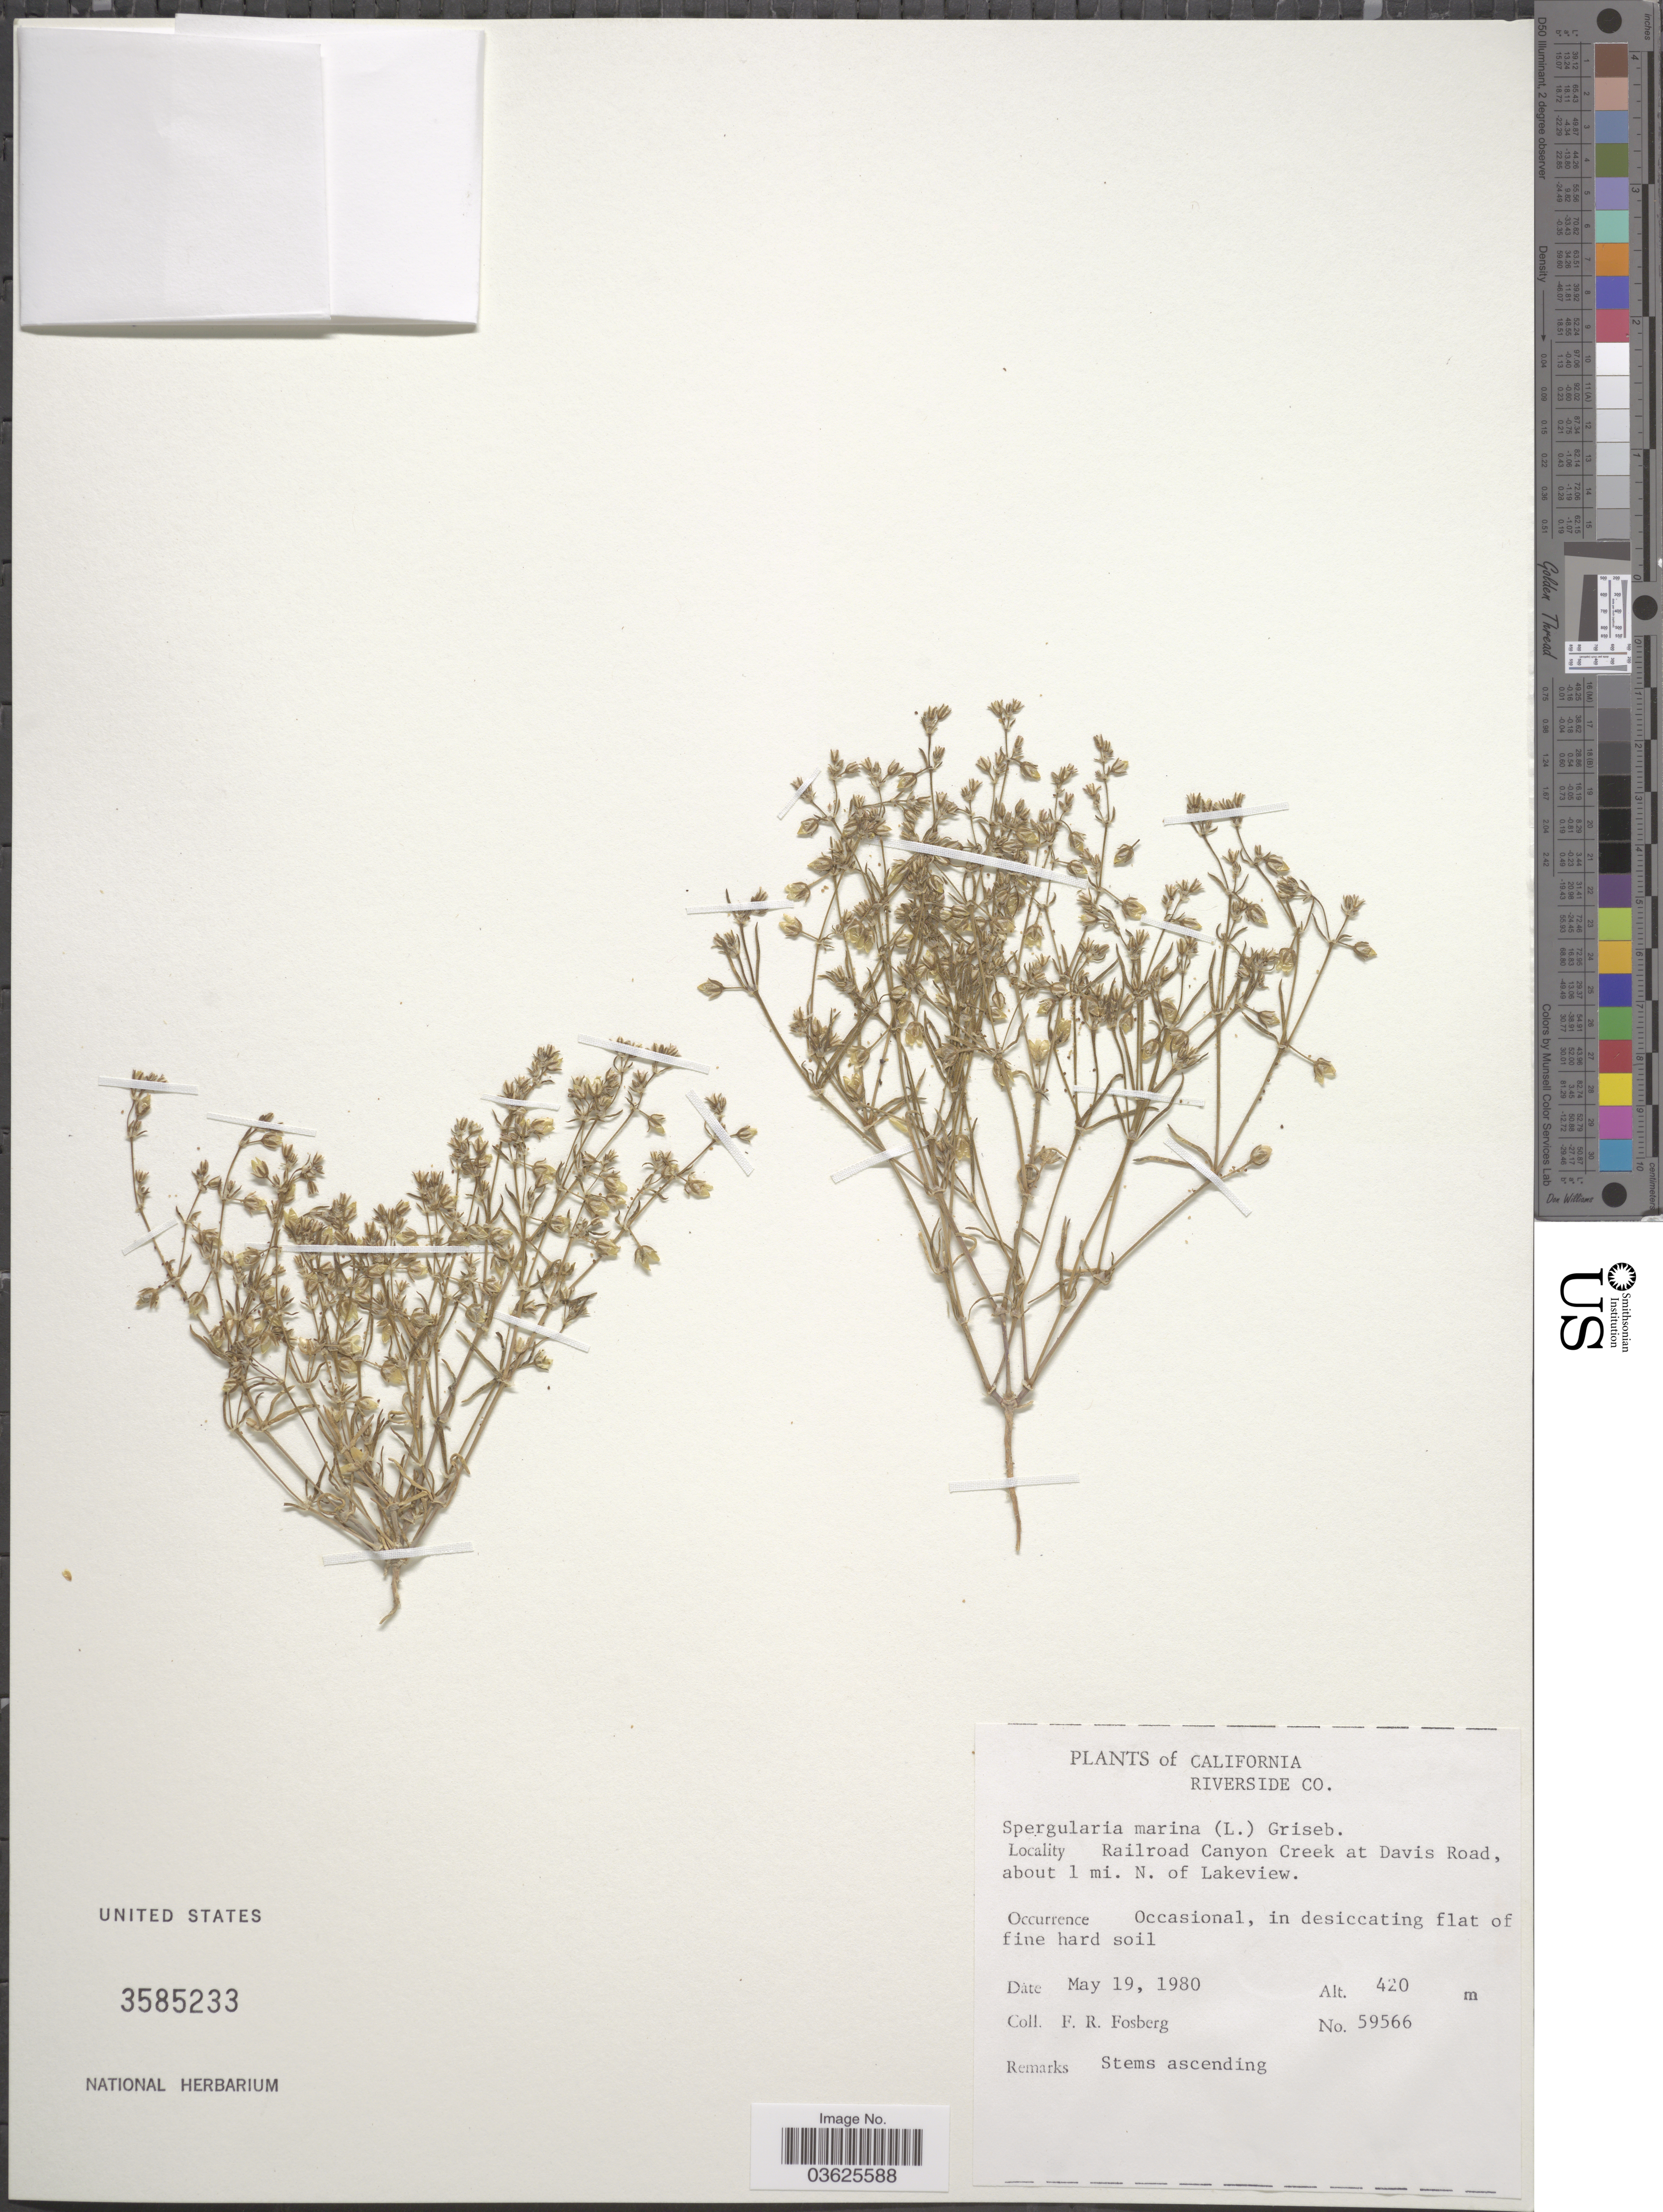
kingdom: Plantae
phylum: Tracheophyta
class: Magnoliopsida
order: Caryophyllales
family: Caryophyllaceae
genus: Spergularia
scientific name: Spergularia marina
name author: (L.) Griseb.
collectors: F. R. Fosberg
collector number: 59566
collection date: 1980-05-19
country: United States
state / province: California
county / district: Riverside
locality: Riverside Co. Railroad Canyon Creek at Davis Road, about 1 mi. N. of Lakeview.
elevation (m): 420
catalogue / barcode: US 3585233